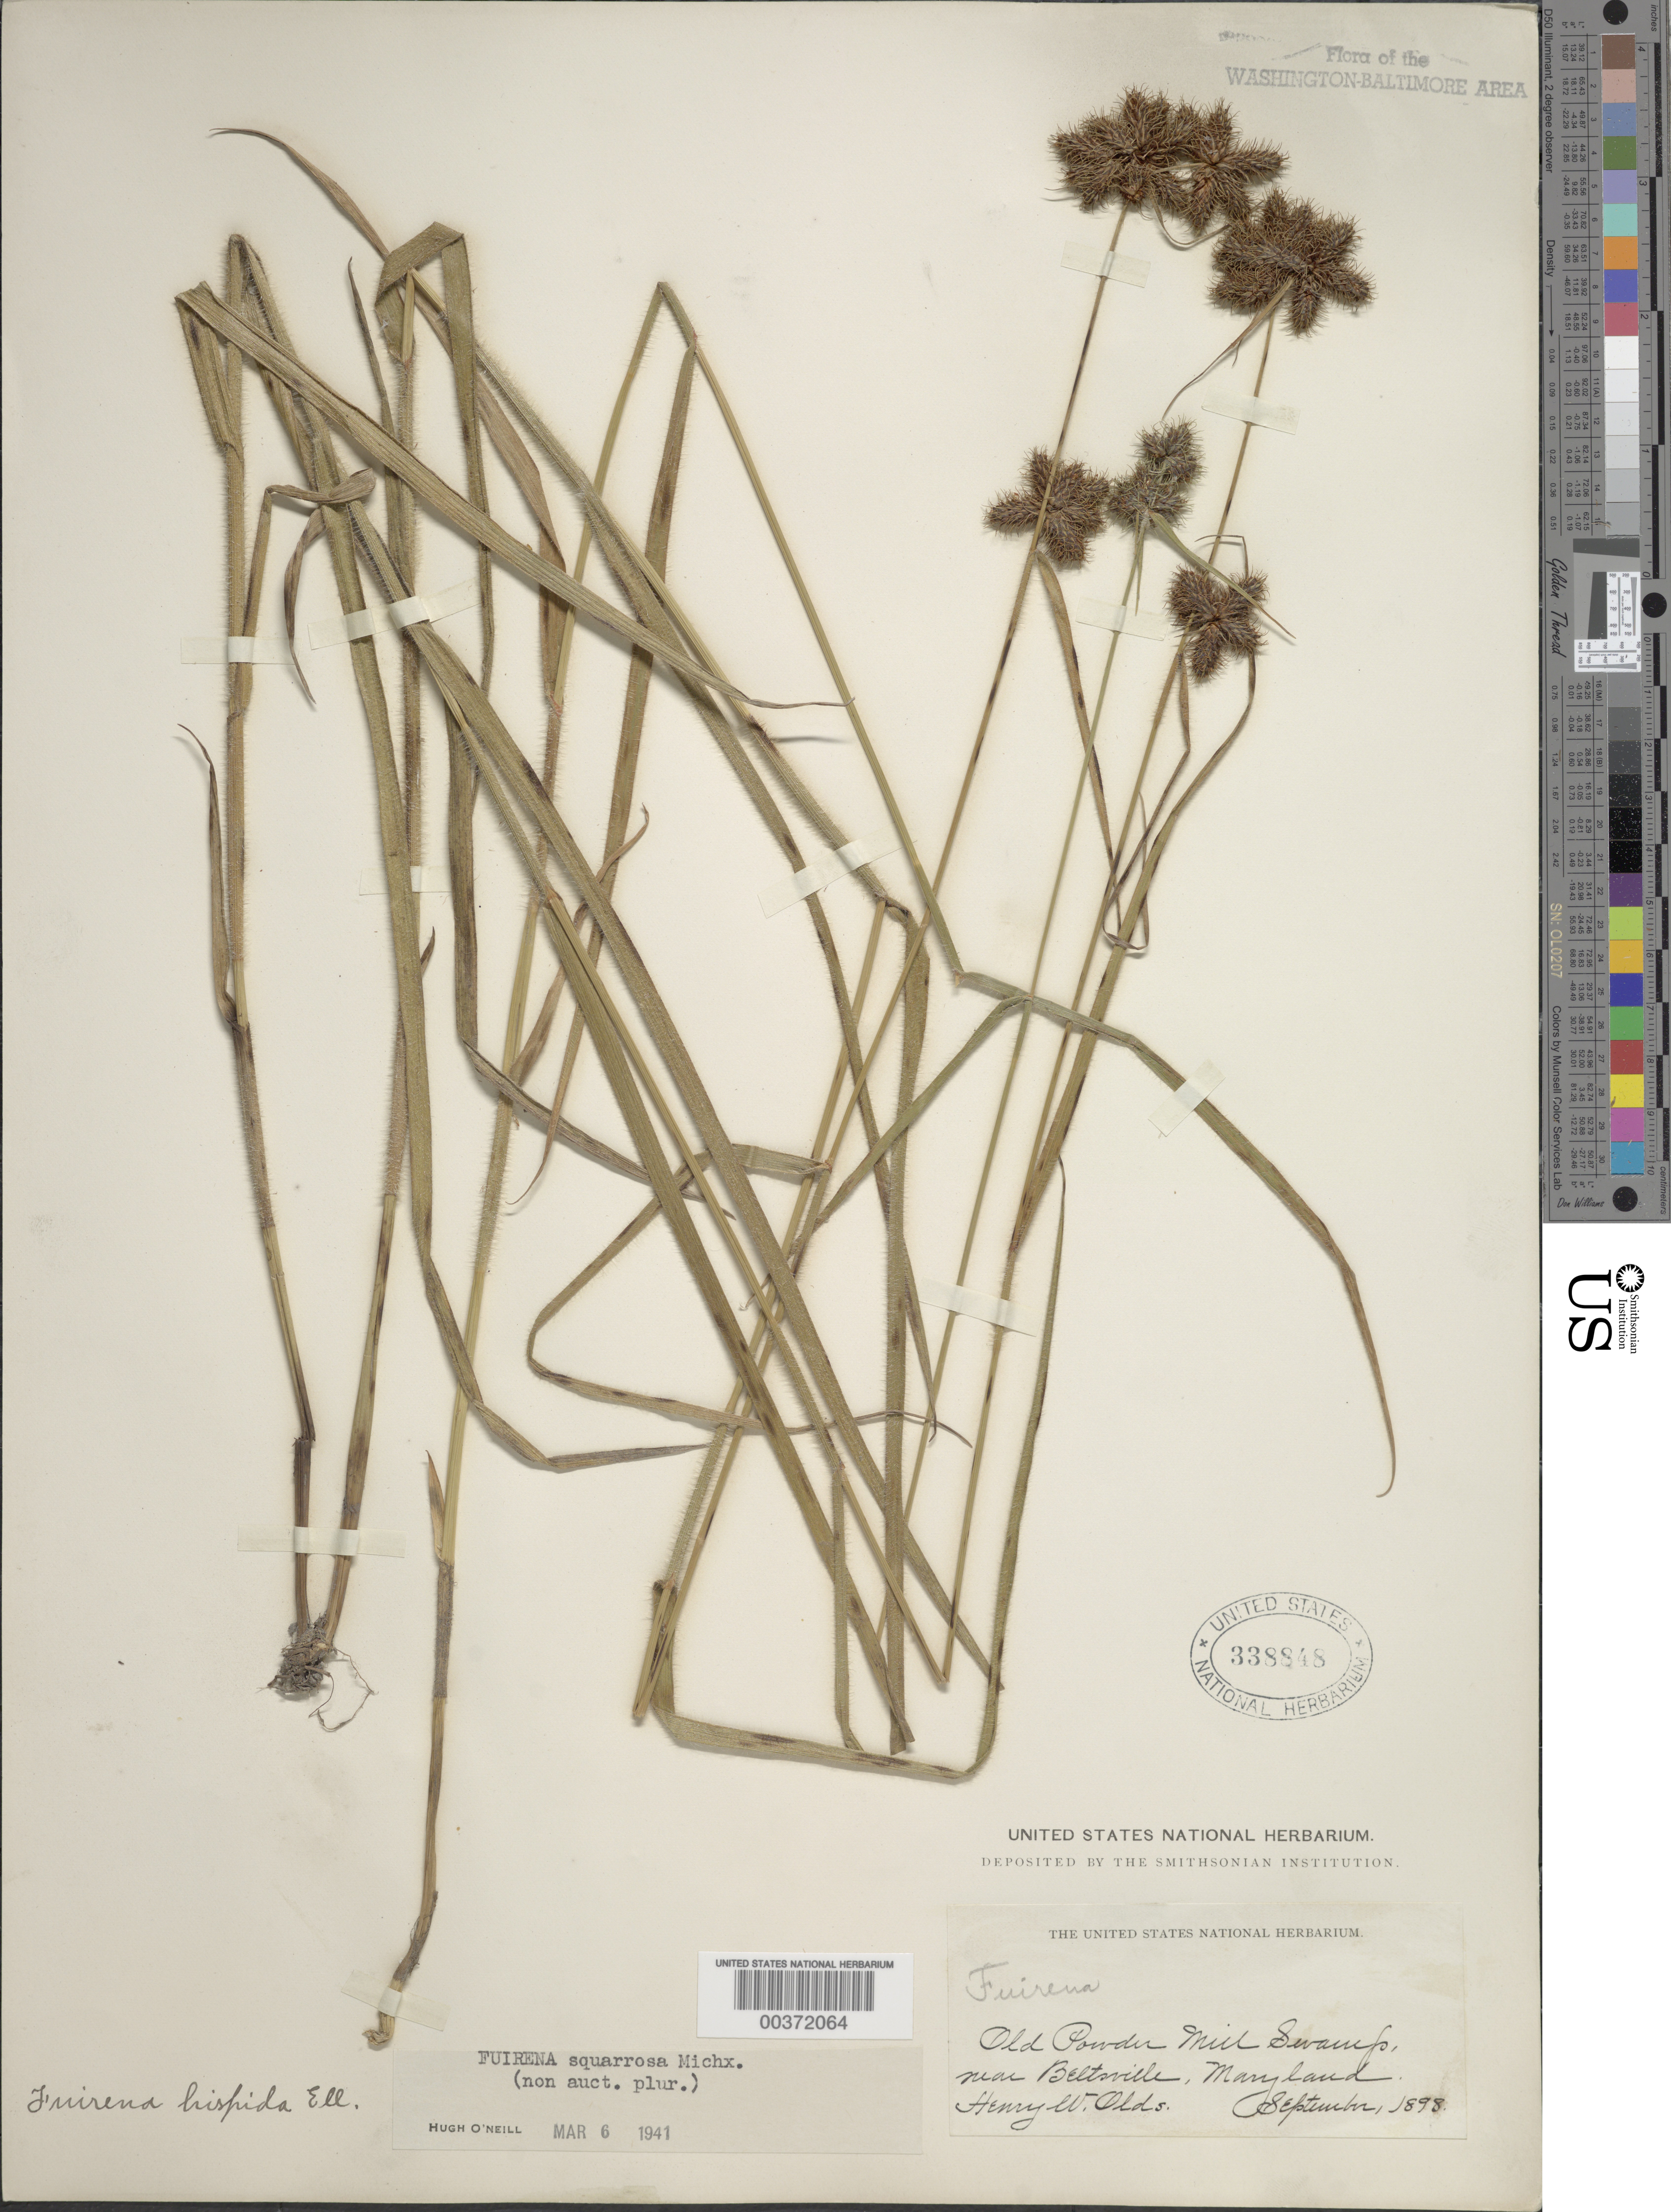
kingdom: Plantae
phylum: Tracheophyta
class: Liliopsida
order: Poales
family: Cyperaceae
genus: Fuirena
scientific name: Fuirena squarrosa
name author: Michx.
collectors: H. W. Olds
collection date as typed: Sep 1898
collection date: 1898-09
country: United States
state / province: Maryland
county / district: Prince George's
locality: Powder Mill Swamp, Beltsville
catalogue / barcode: US 338848